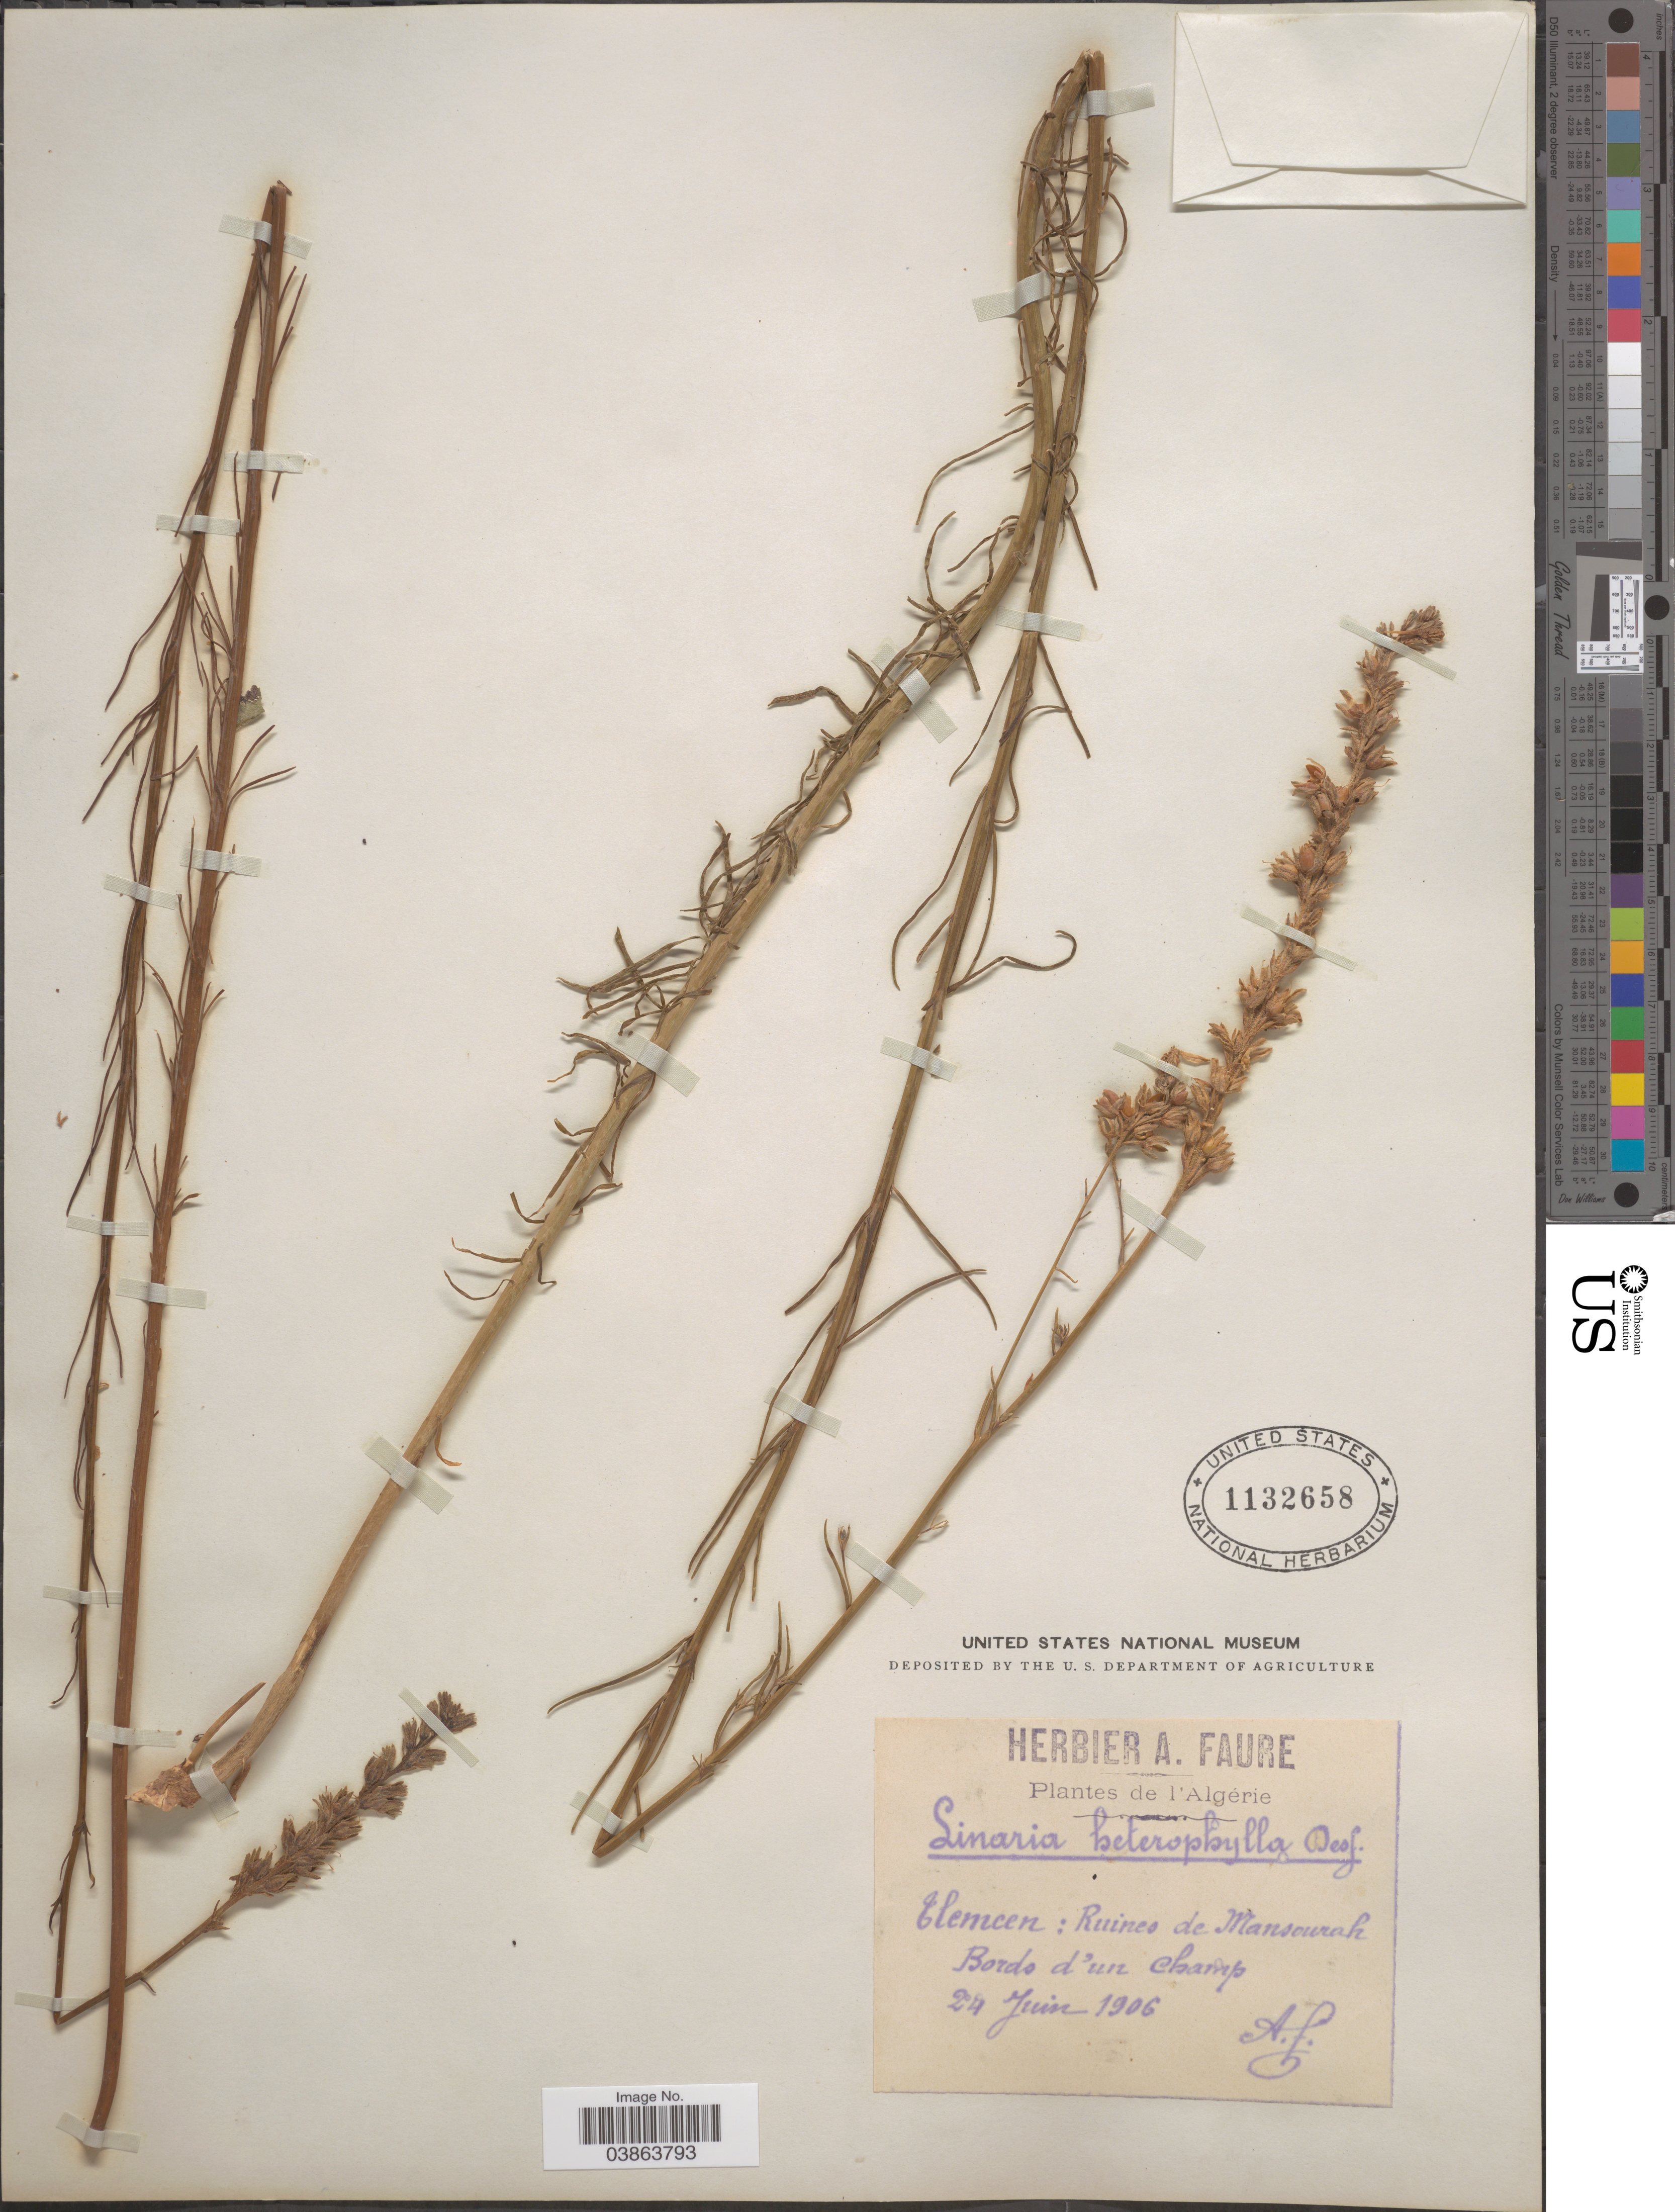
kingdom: Plantae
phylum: Tracheophyta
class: Magnoliopsida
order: Lamiales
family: Plantaginaceae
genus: Linaria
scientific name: Linaria heterophylla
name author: Desf.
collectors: A. Faure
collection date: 1906-06-24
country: Algeria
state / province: Tlemcen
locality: Ruines de Mansowrak. Bords d'un champ.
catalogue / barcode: US 1132658